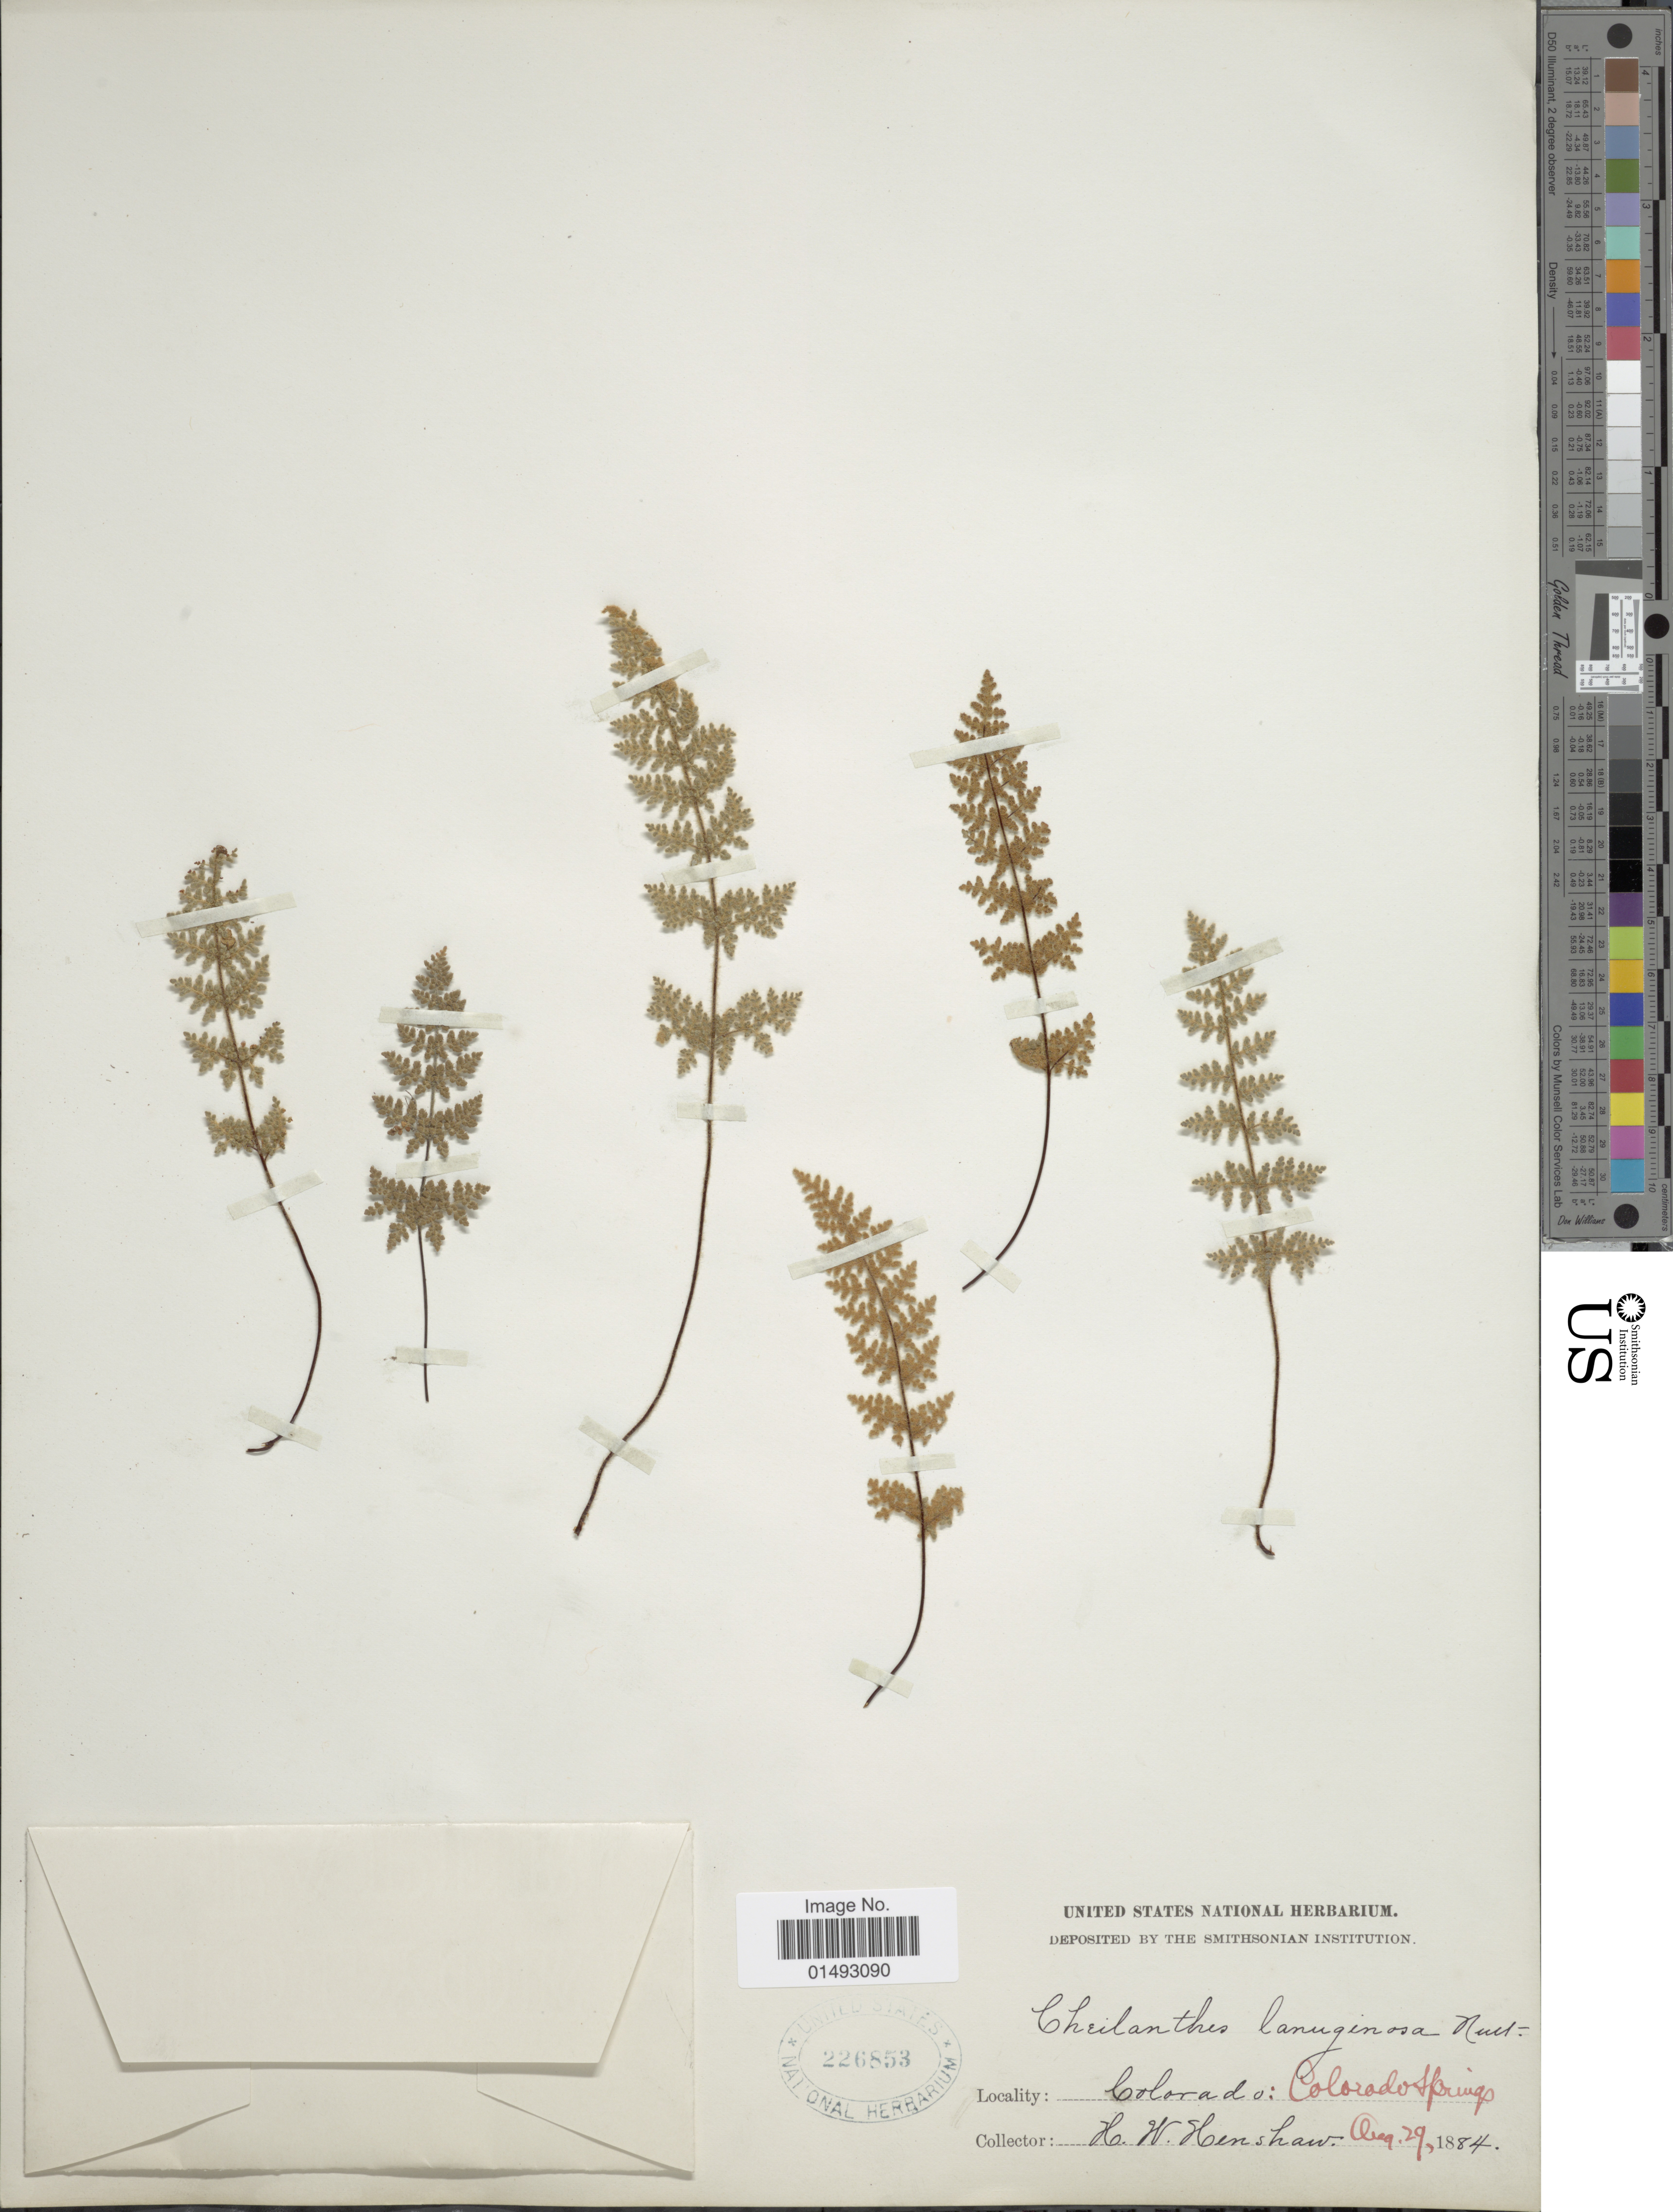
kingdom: Plantae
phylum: Tracheophyta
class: Polypodiopsida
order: Polypodiales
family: Pteridaceae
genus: Myriopteris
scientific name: Myriopteris gracilis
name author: Fée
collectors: H. Henshaw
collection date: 1884-08-29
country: United States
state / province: Colorado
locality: Colorado Springs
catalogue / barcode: US 226853